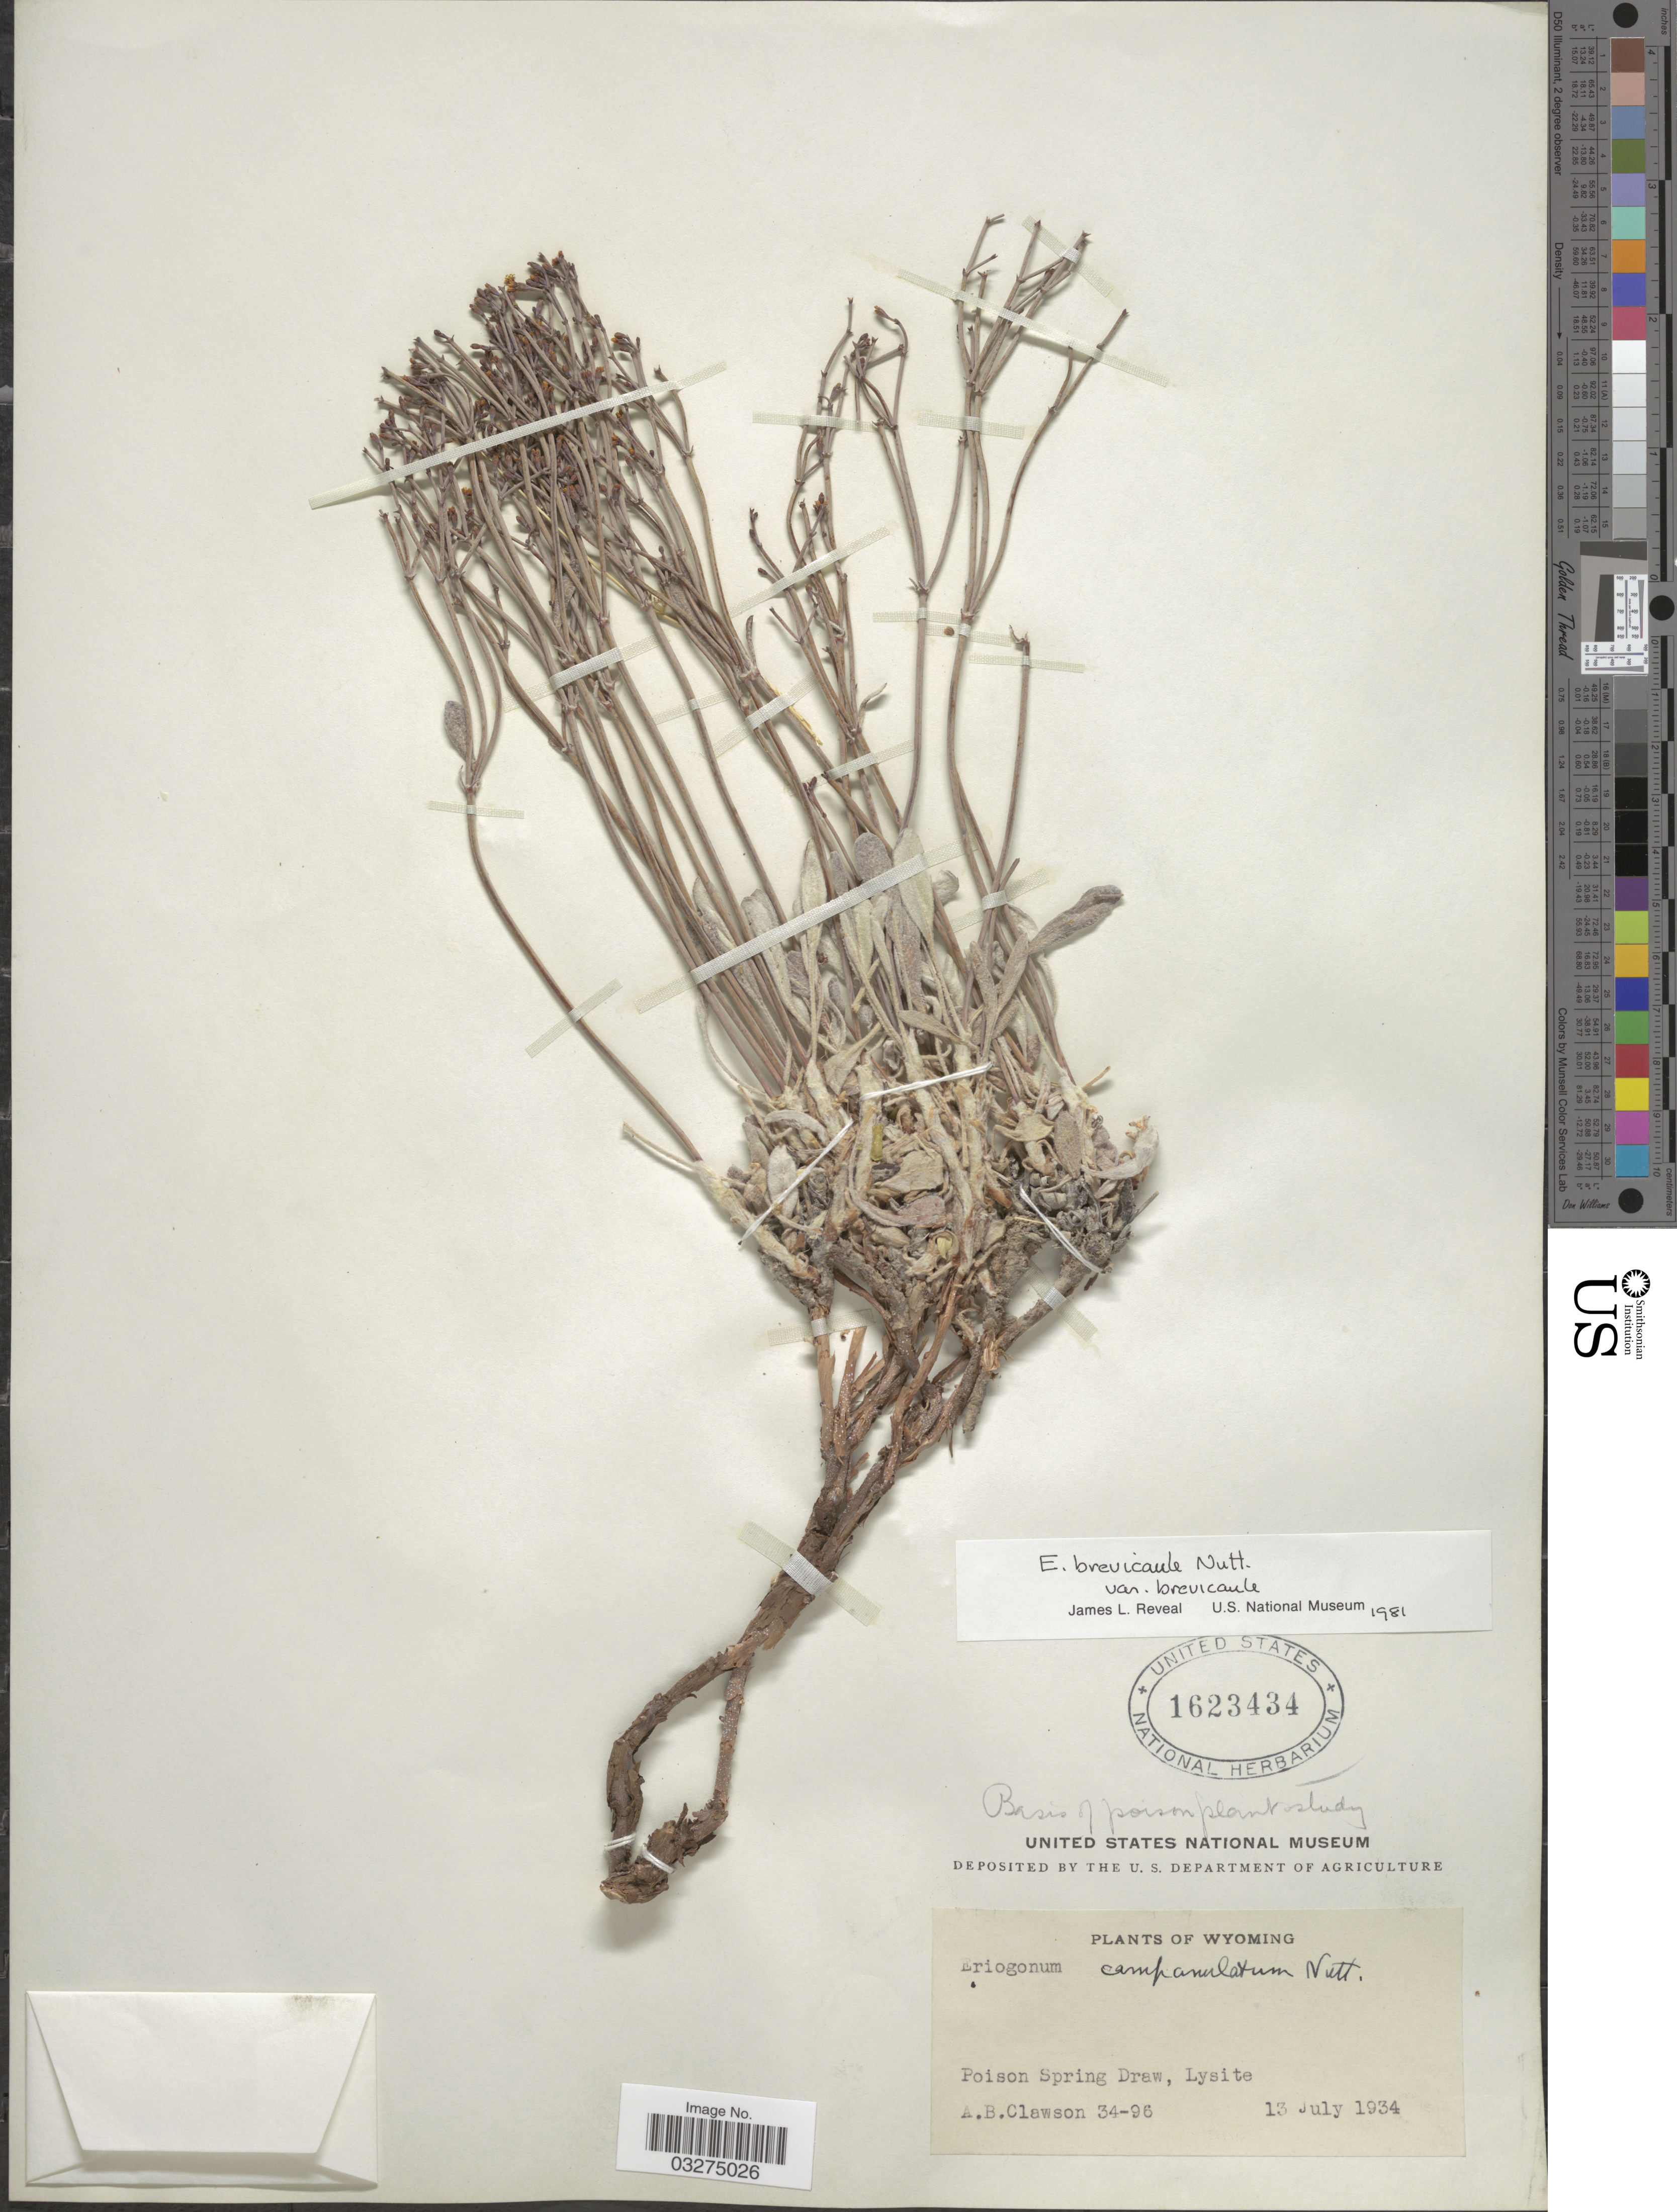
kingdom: Plantae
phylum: Tracheophyta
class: Magnoliopsida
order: Caryophyllales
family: Polygonaceae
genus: Eriogonum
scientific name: Eriogonum brevicaule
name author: Nutt.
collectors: A. Clawson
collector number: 34-96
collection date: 1934-07-13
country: United States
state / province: Wyoming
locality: Poison Spring Draw, Lysite.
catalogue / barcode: US 1623434